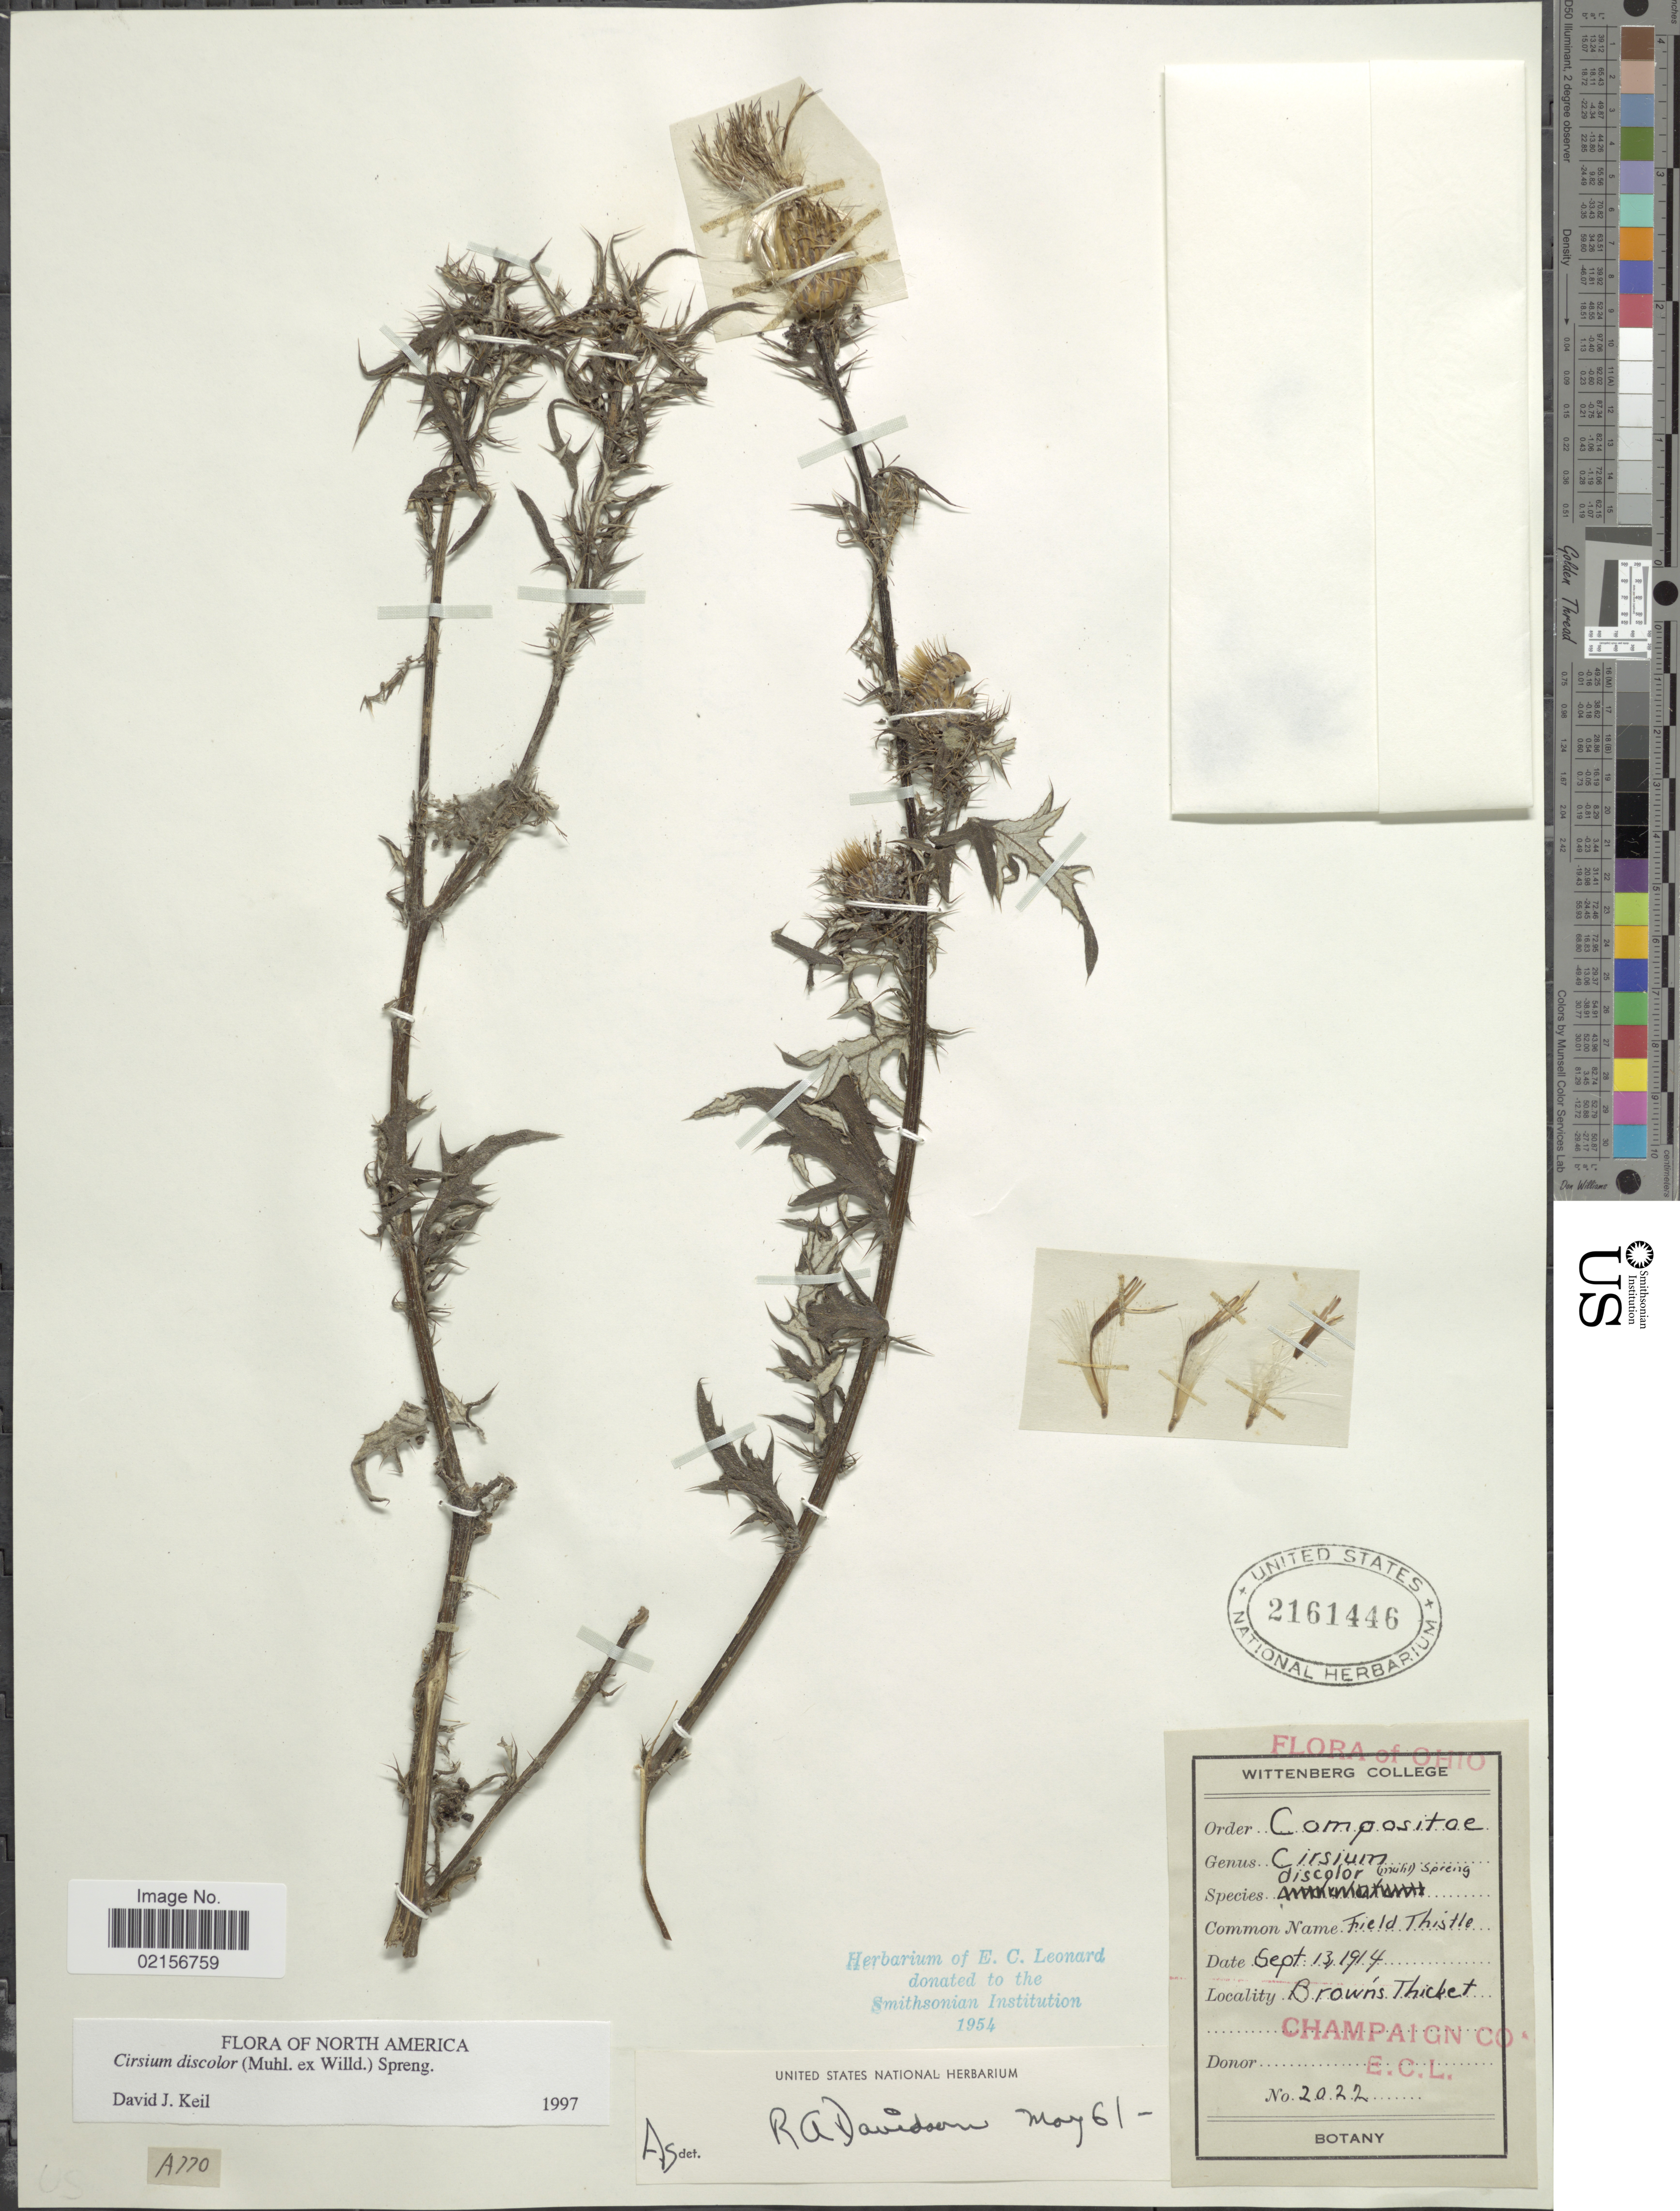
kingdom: Plantae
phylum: Tracheophyta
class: Magnoliopsida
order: Asterales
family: Asteraceae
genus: Cirsium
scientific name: Cirsium discolor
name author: (Muhl. ex Willd.) Spreng.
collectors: E. C. Leonard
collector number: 2022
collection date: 1914-09-13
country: United States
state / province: Ohio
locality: Field Thistle, Brown's Thicket, Champaign Co.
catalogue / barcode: US 2161446